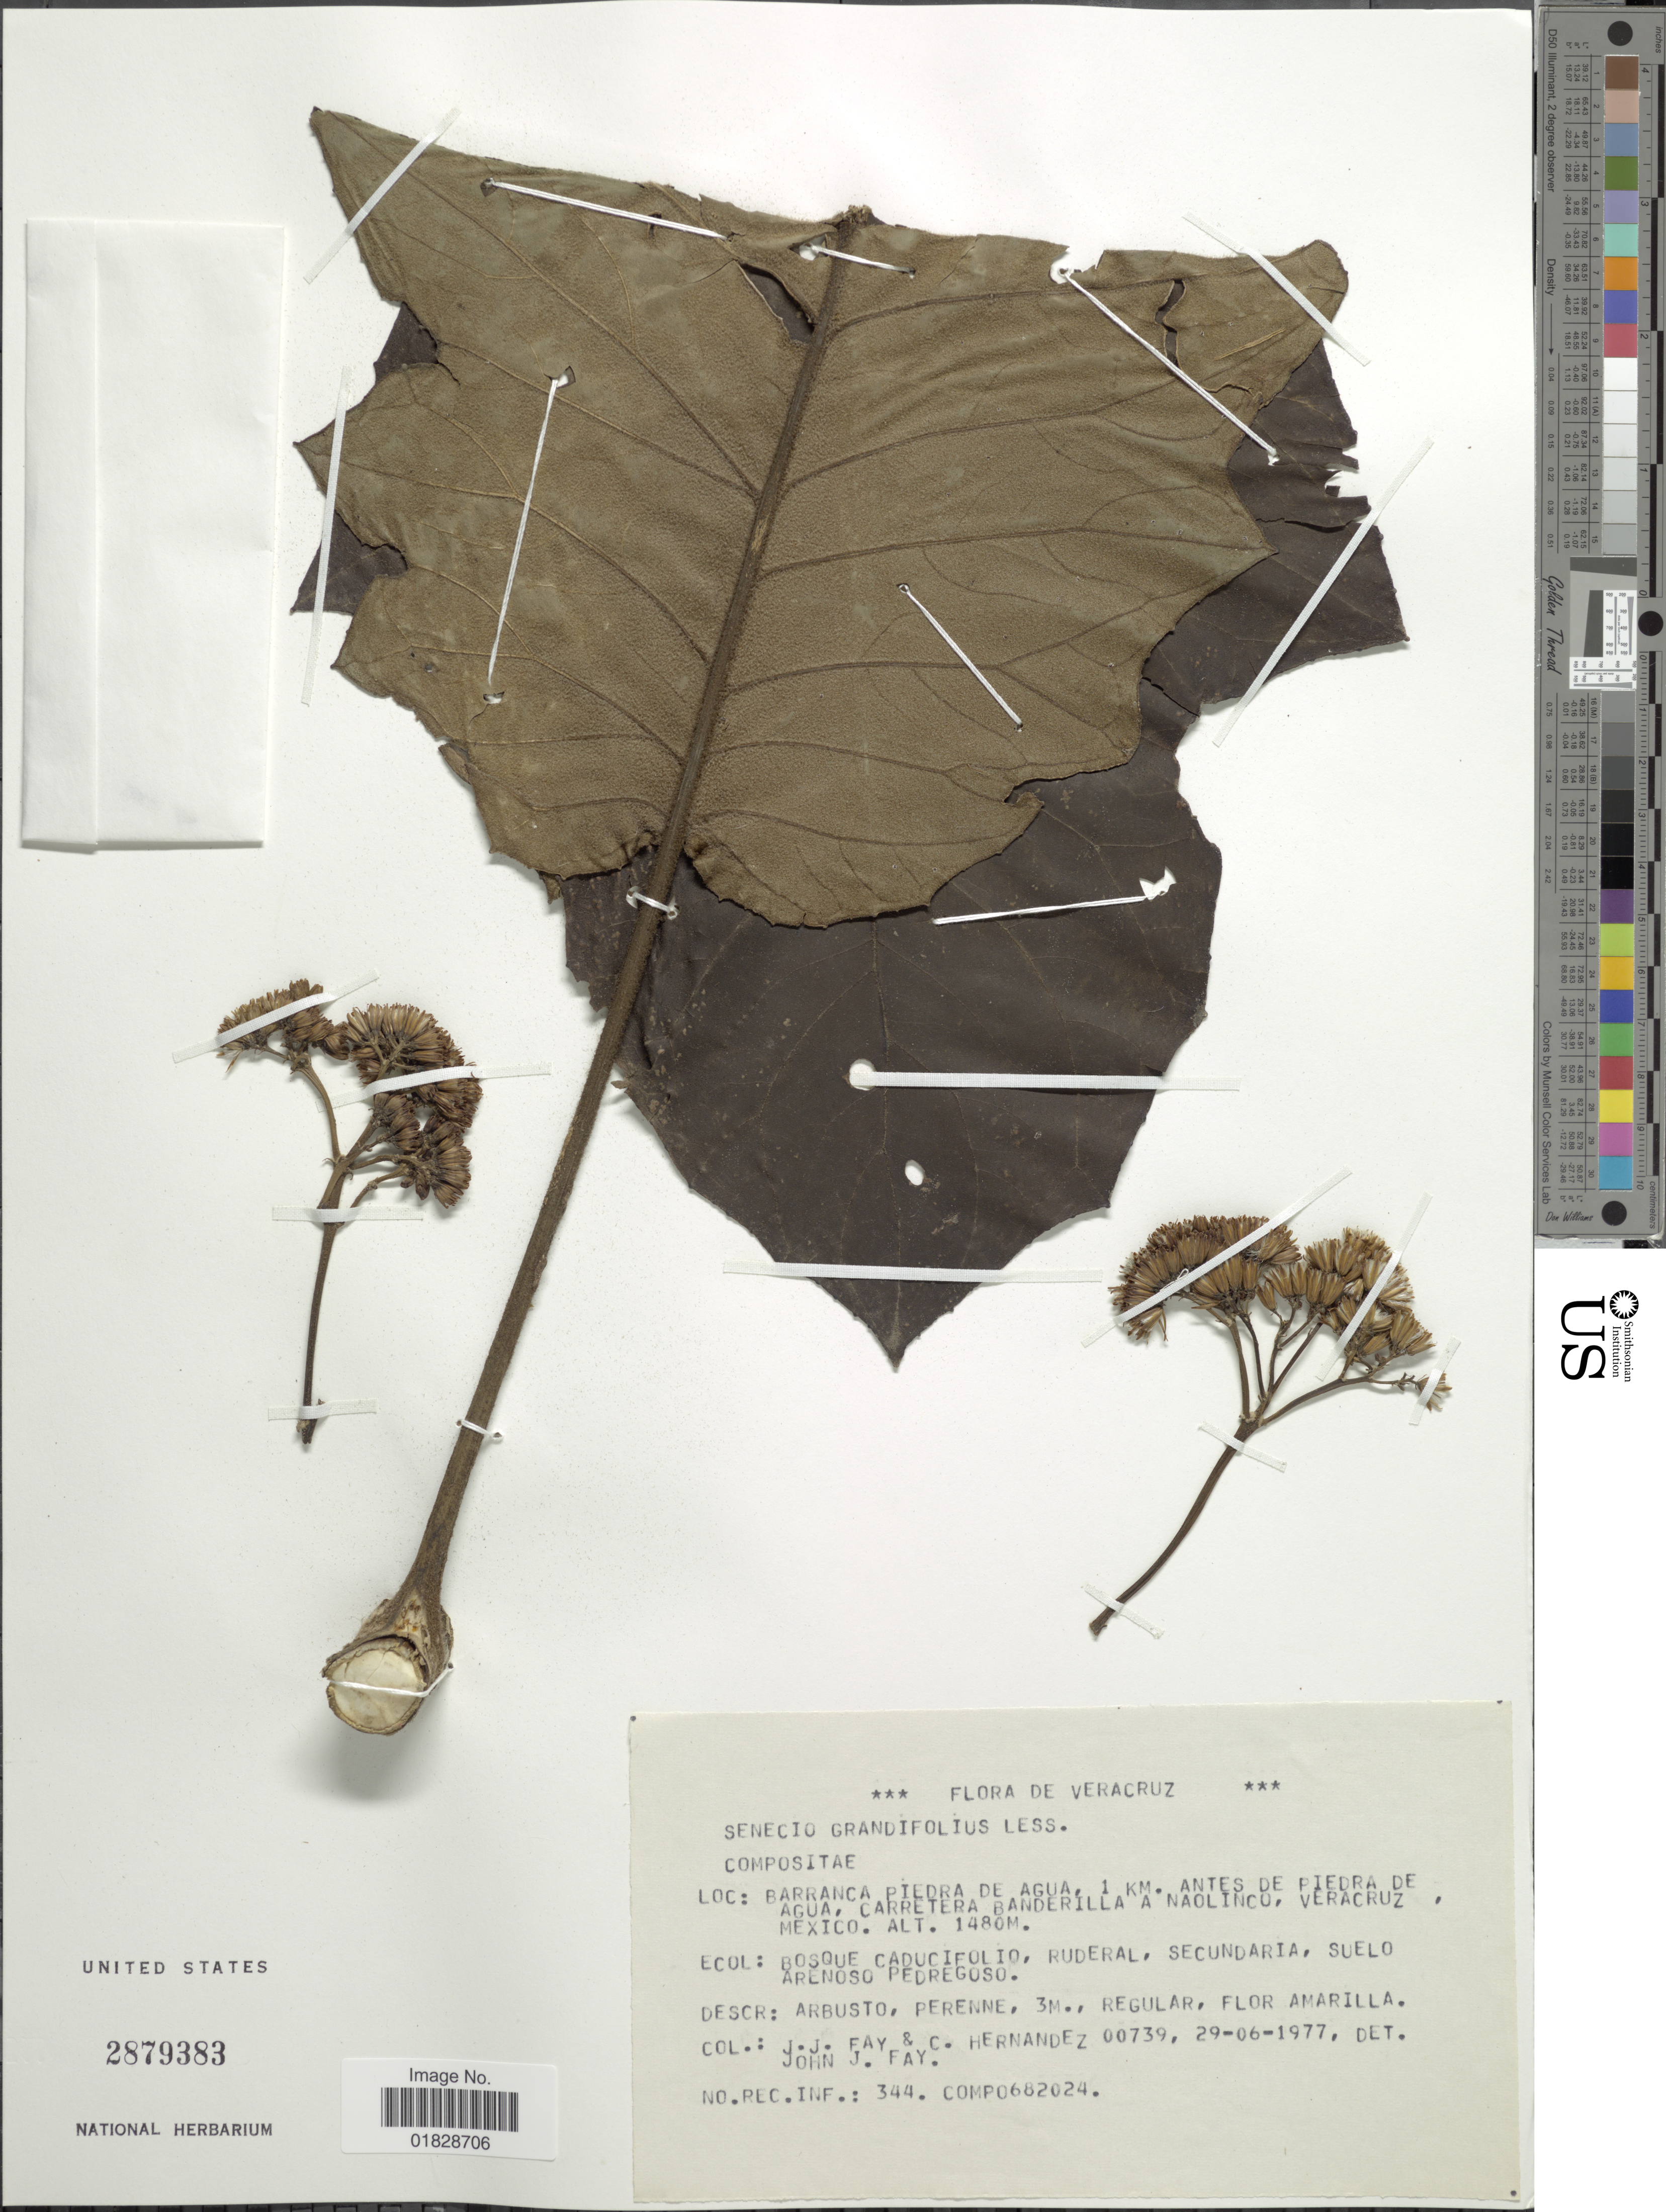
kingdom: Plantae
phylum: Tracheophyta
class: Magnoliopsida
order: Asterales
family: Asteraceae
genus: Telanthophora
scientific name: Telanthophora grandifolia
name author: (Less.) H. Rob. & Brettell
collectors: J. J. Fay & C. Hernandez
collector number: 00739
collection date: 1977-06-29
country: Mexico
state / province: Veracruz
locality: Barranca Piedra de Agua, 1 km. antes de Piedra de Agua, carretera Banderilla a Naolinco, Veracruz, Mexico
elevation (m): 1480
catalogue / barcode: US 2879383